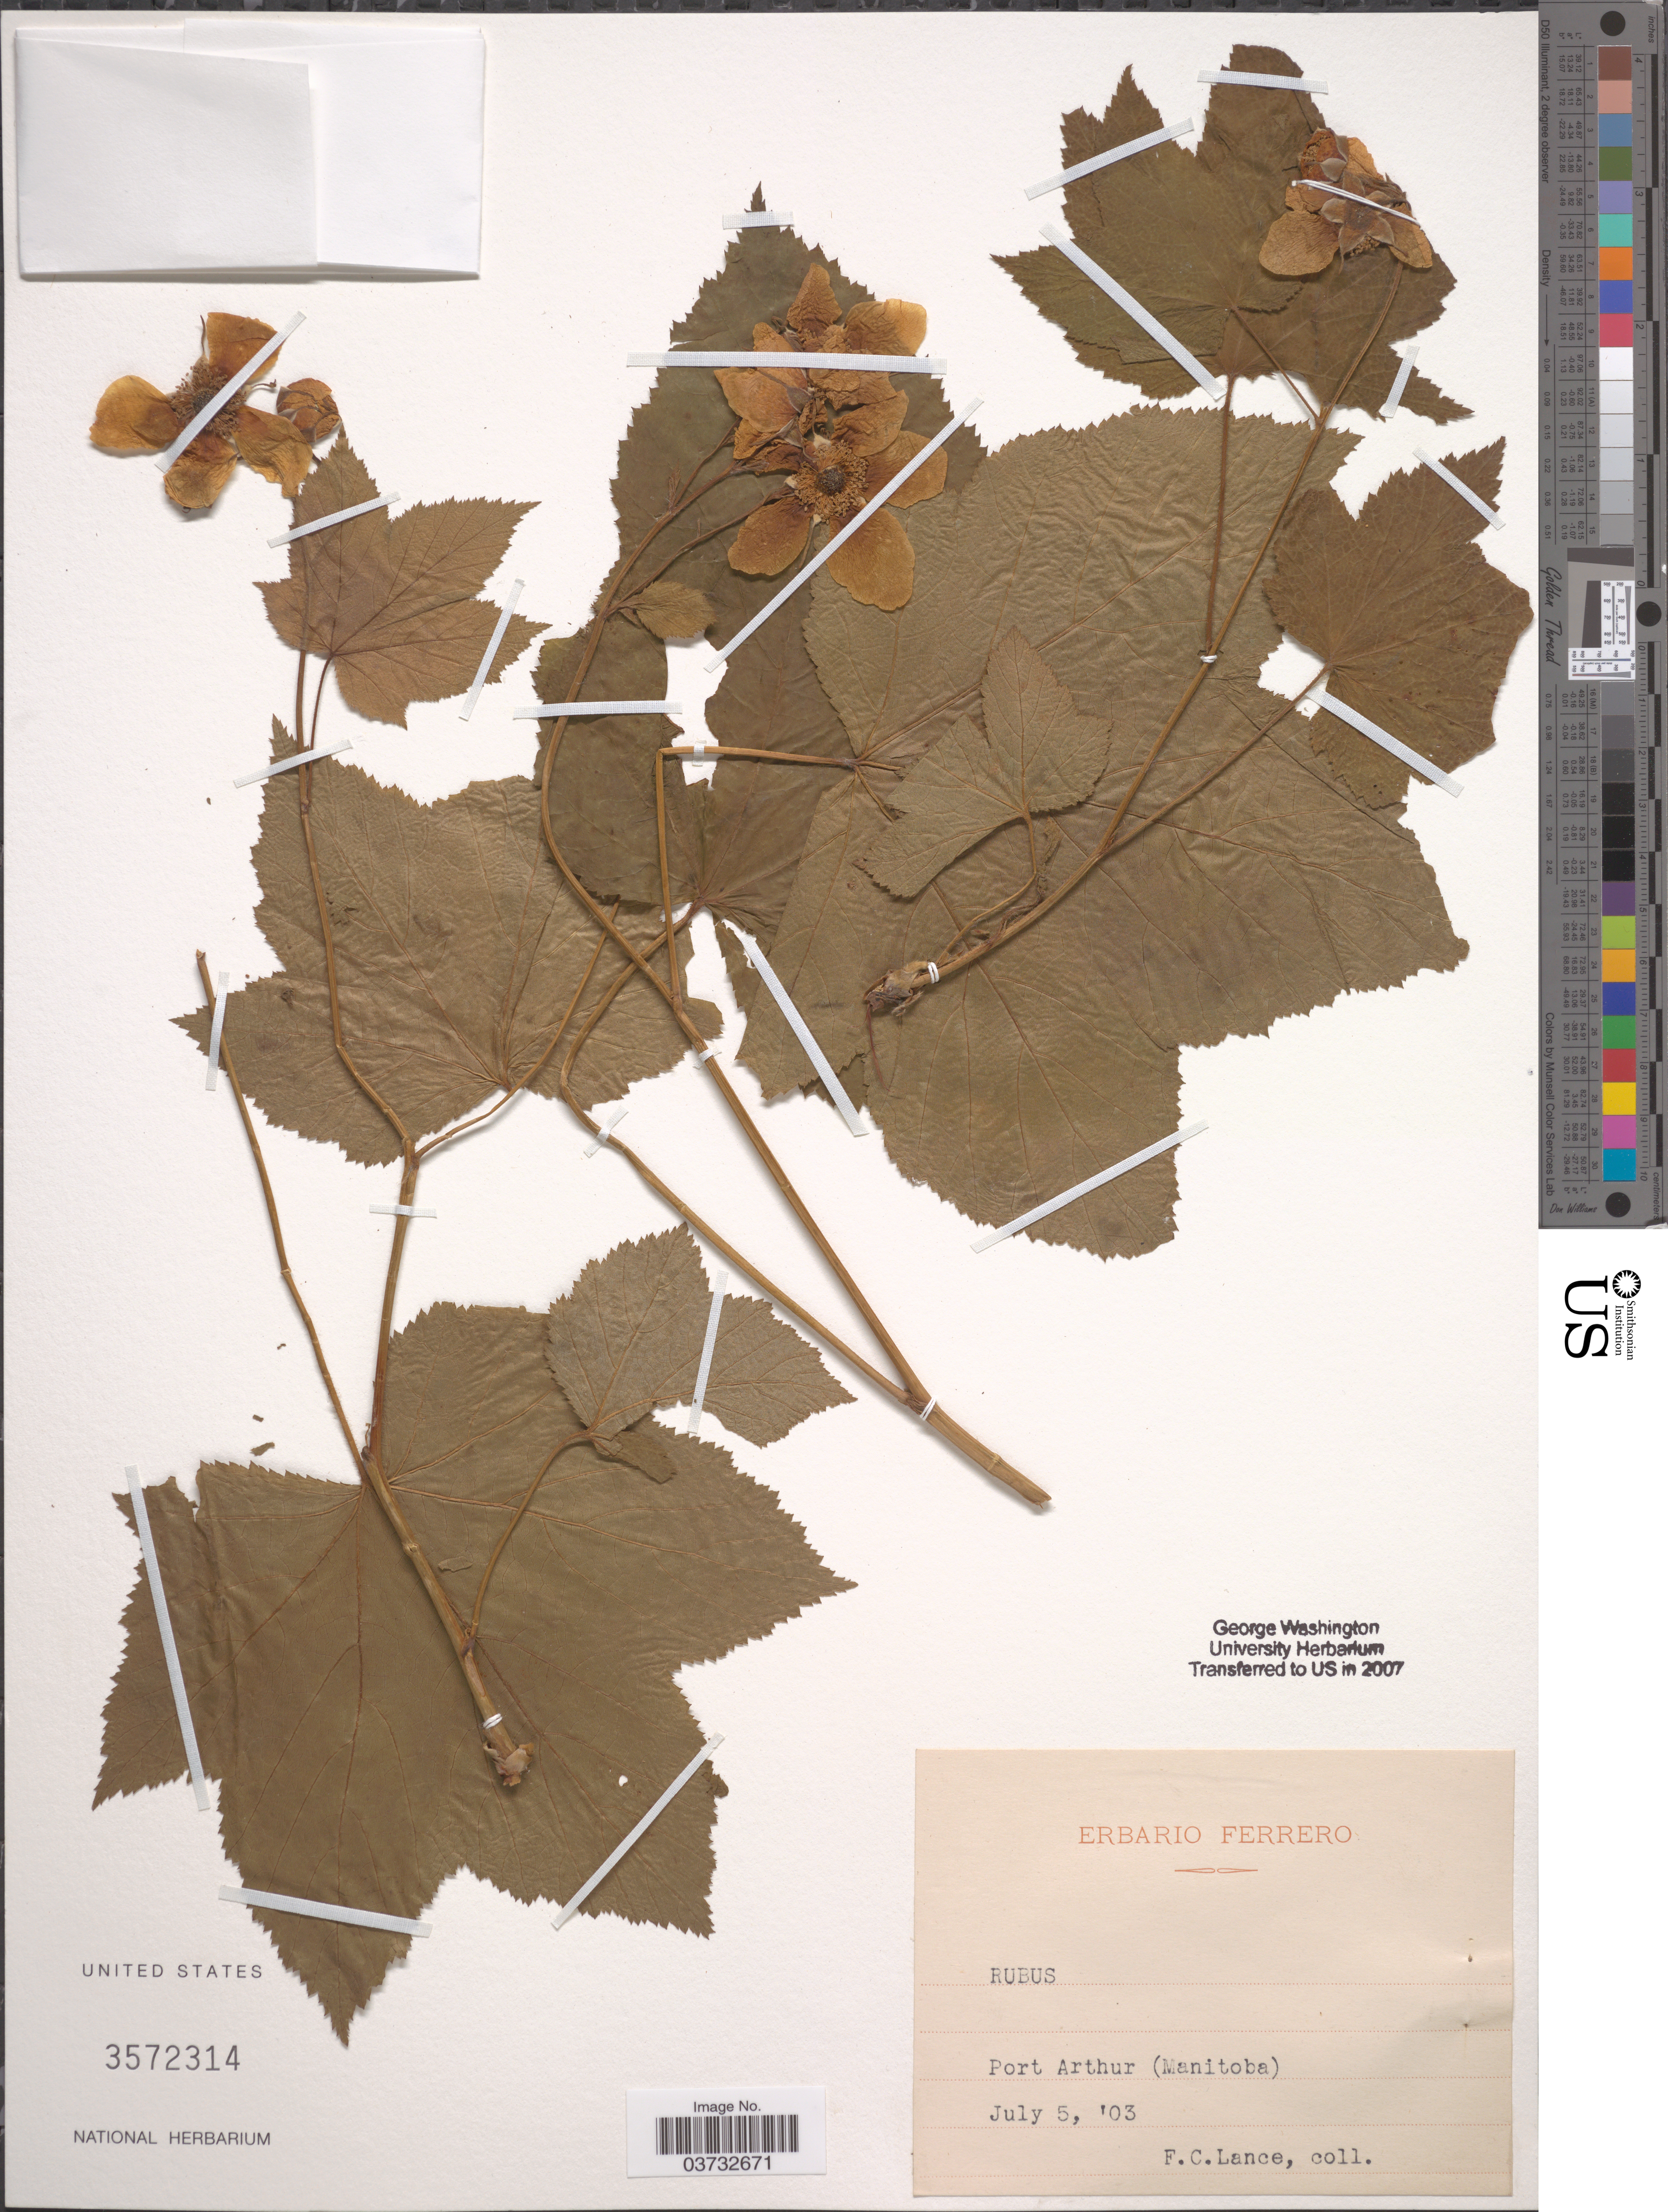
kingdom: Plantae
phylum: Tracheophyta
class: Magnoliopsida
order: Rosales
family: Rosaceae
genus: Rubus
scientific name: Rubus sp.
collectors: F. Lance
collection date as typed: Transcribed d/m/y: 5/7/3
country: Canada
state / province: Manitoba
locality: Port Arthur.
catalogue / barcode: US 3572314